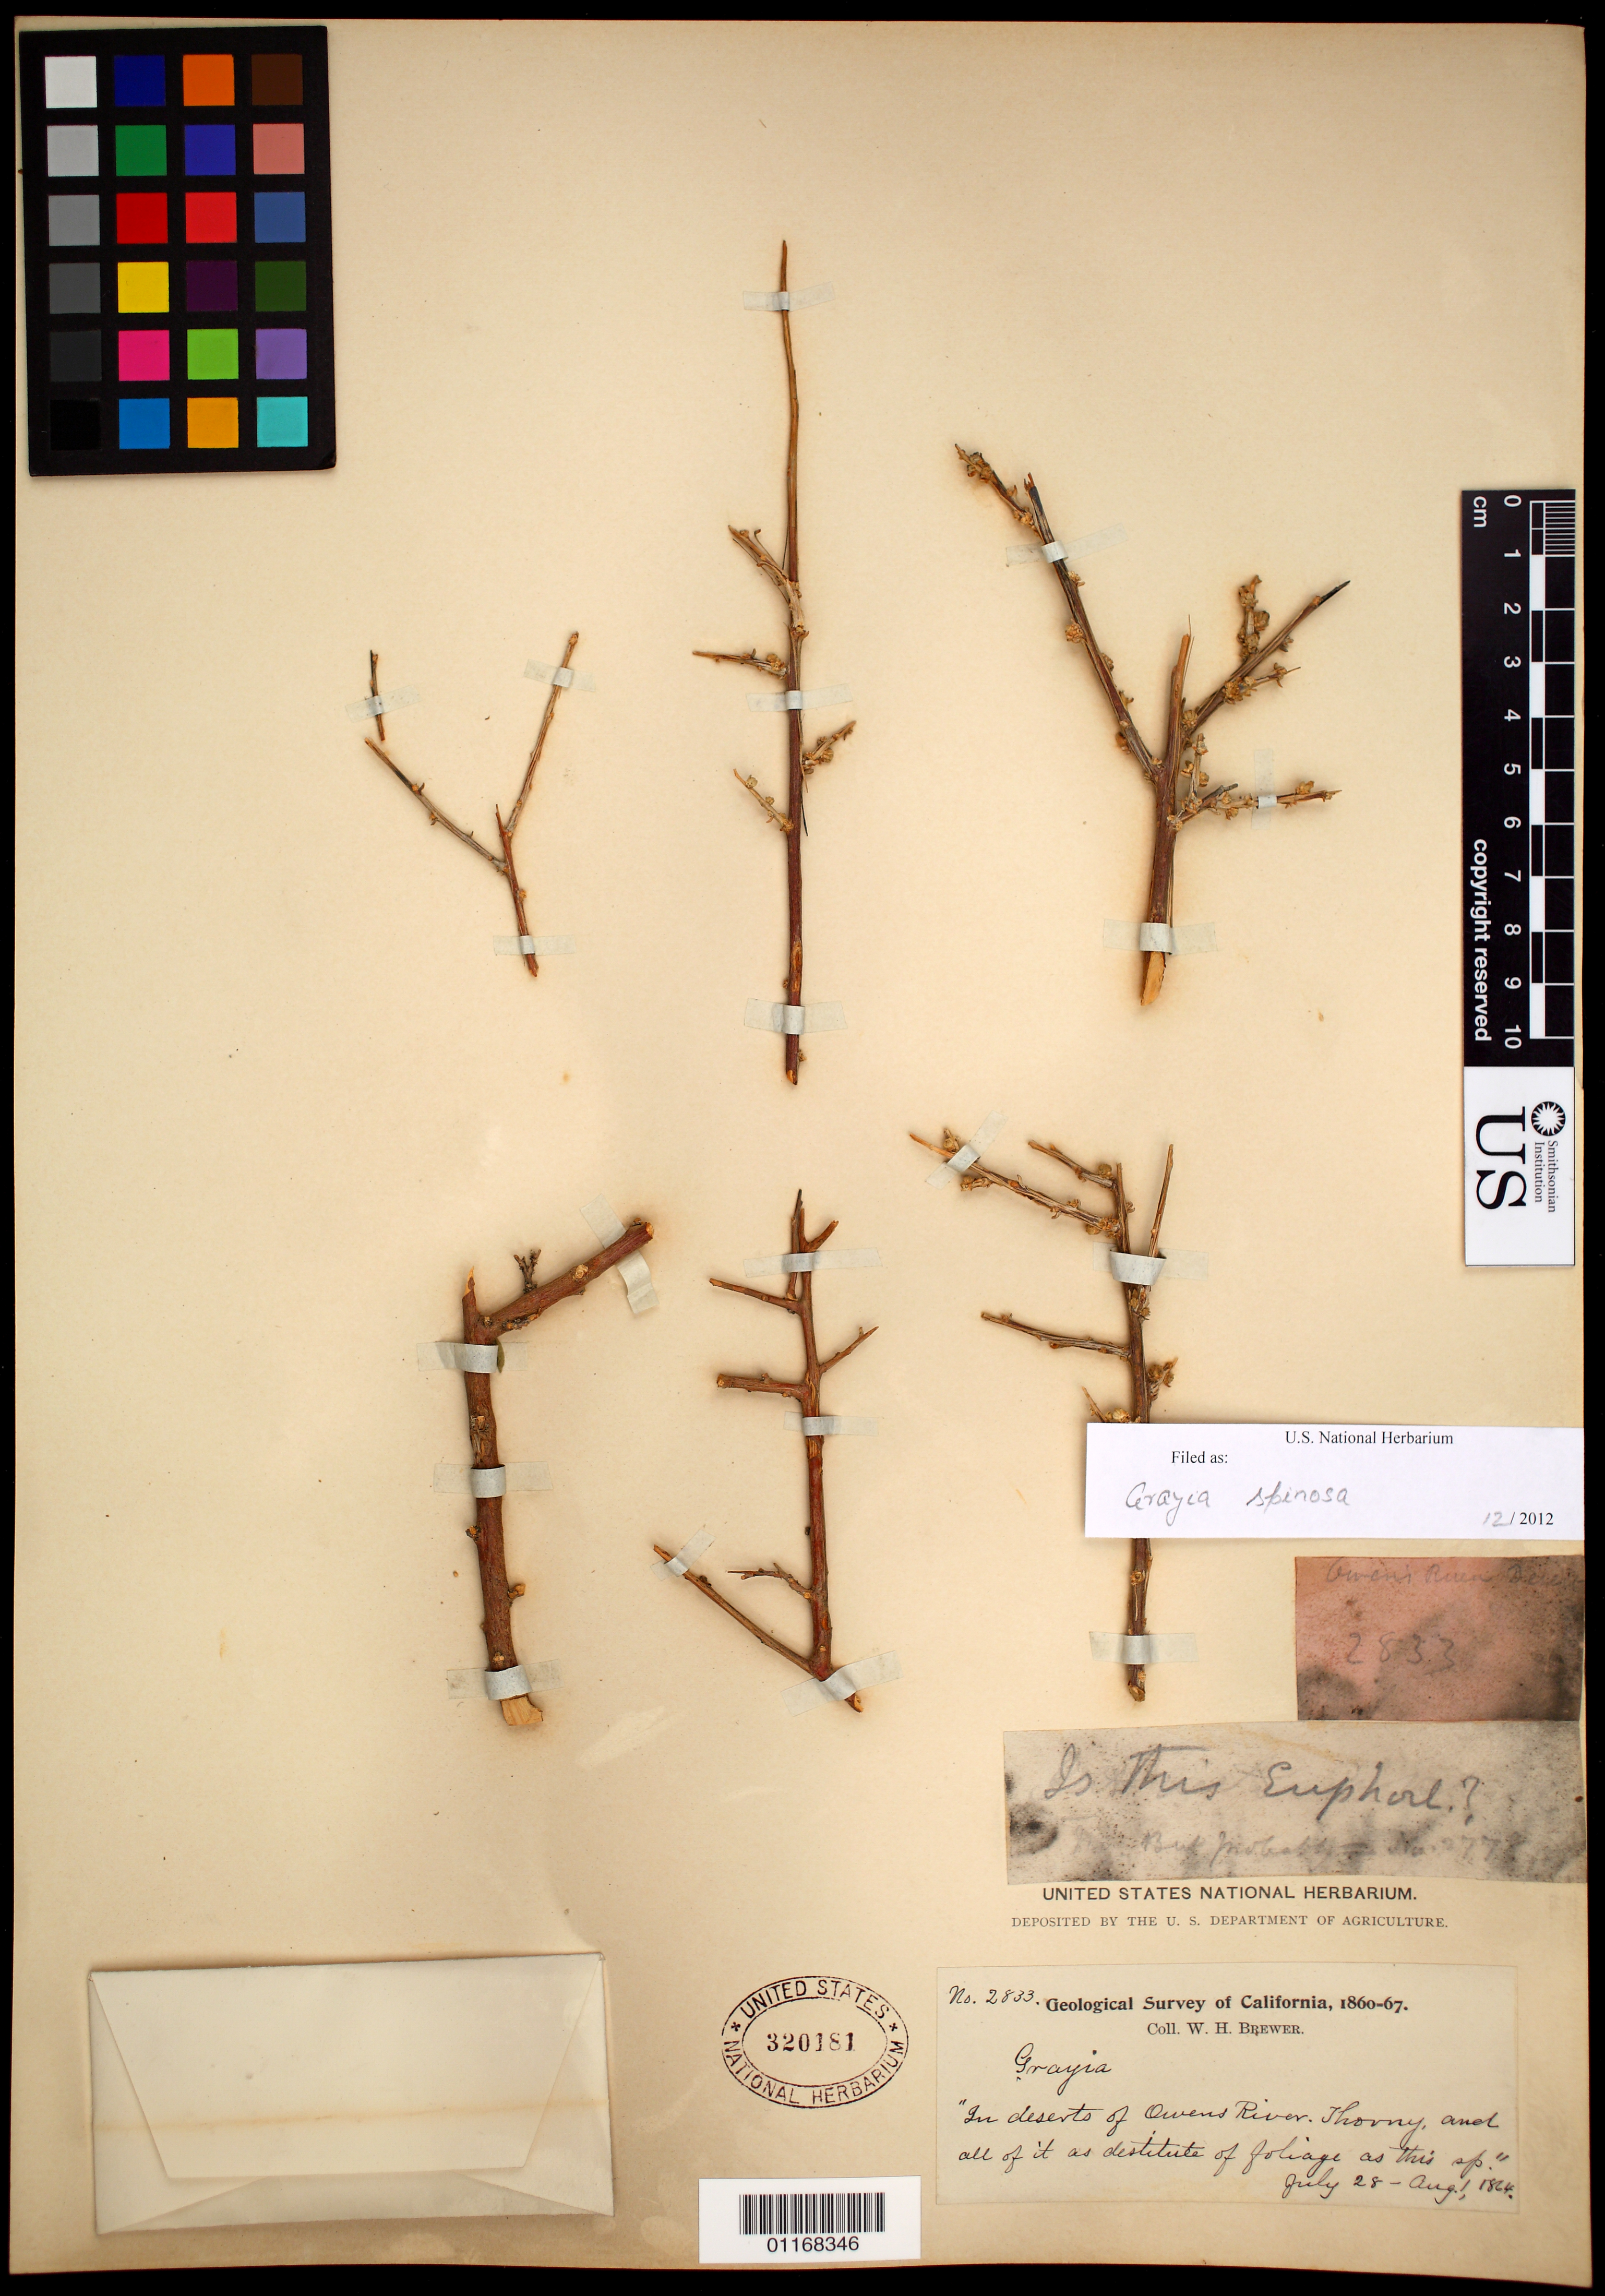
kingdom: Plantae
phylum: Tracheophyta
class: Magnoliopsida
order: Caryophyllales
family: Amaranthaceae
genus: Grayia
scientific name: Grayia spinosa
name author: (Hook.) Moq.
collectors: W. H. Brewer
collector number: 2833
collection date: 1864-07-28,1864-08-01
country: United States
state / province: California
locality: In deserts of Ownes River.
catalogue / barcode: US 320181